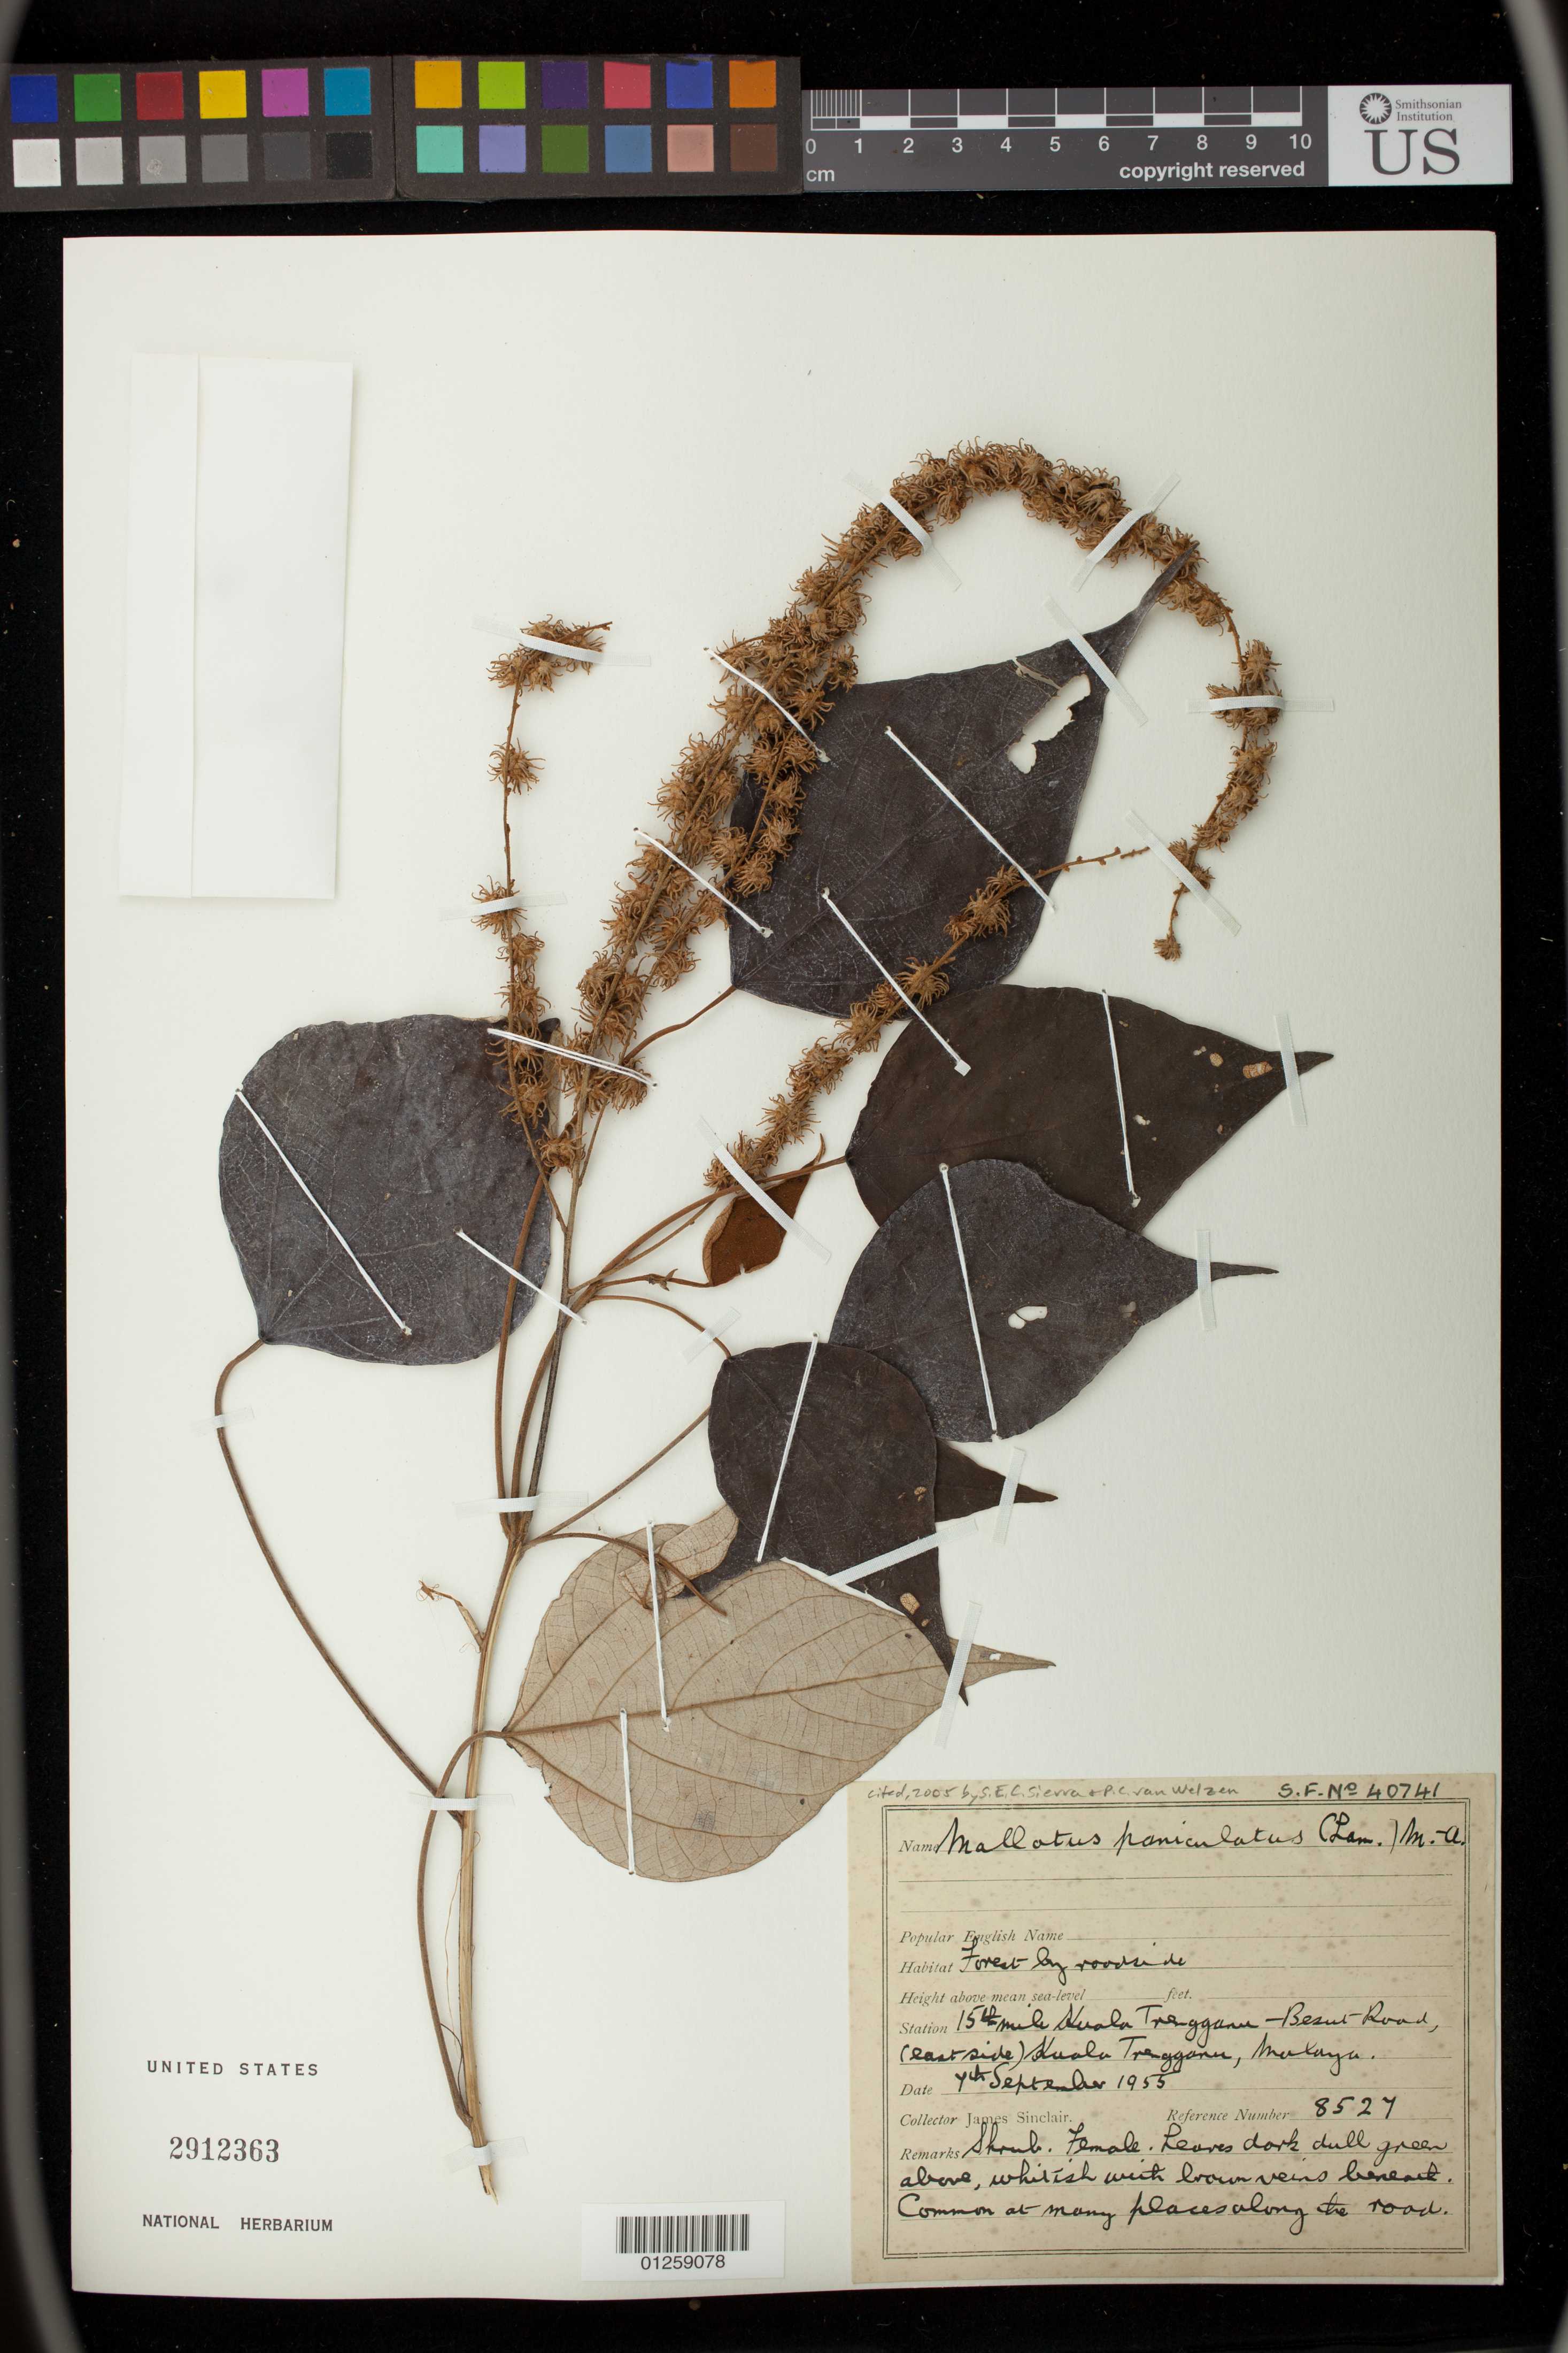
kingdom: Plantae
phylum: Tracheophyta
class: Magnoliopsida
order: Malpighiales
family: Euphorbiaceae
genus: Mallotus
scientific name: Mallotus paniculatus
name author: (Lam.) Müll. Arg.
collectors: J. Sinclair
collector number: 8527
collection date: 1955-09-07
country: Malaysia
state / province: Terengganu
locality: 15 mile Kuala Trengganu-Besut Road (eastside)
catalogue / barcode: US 2912363